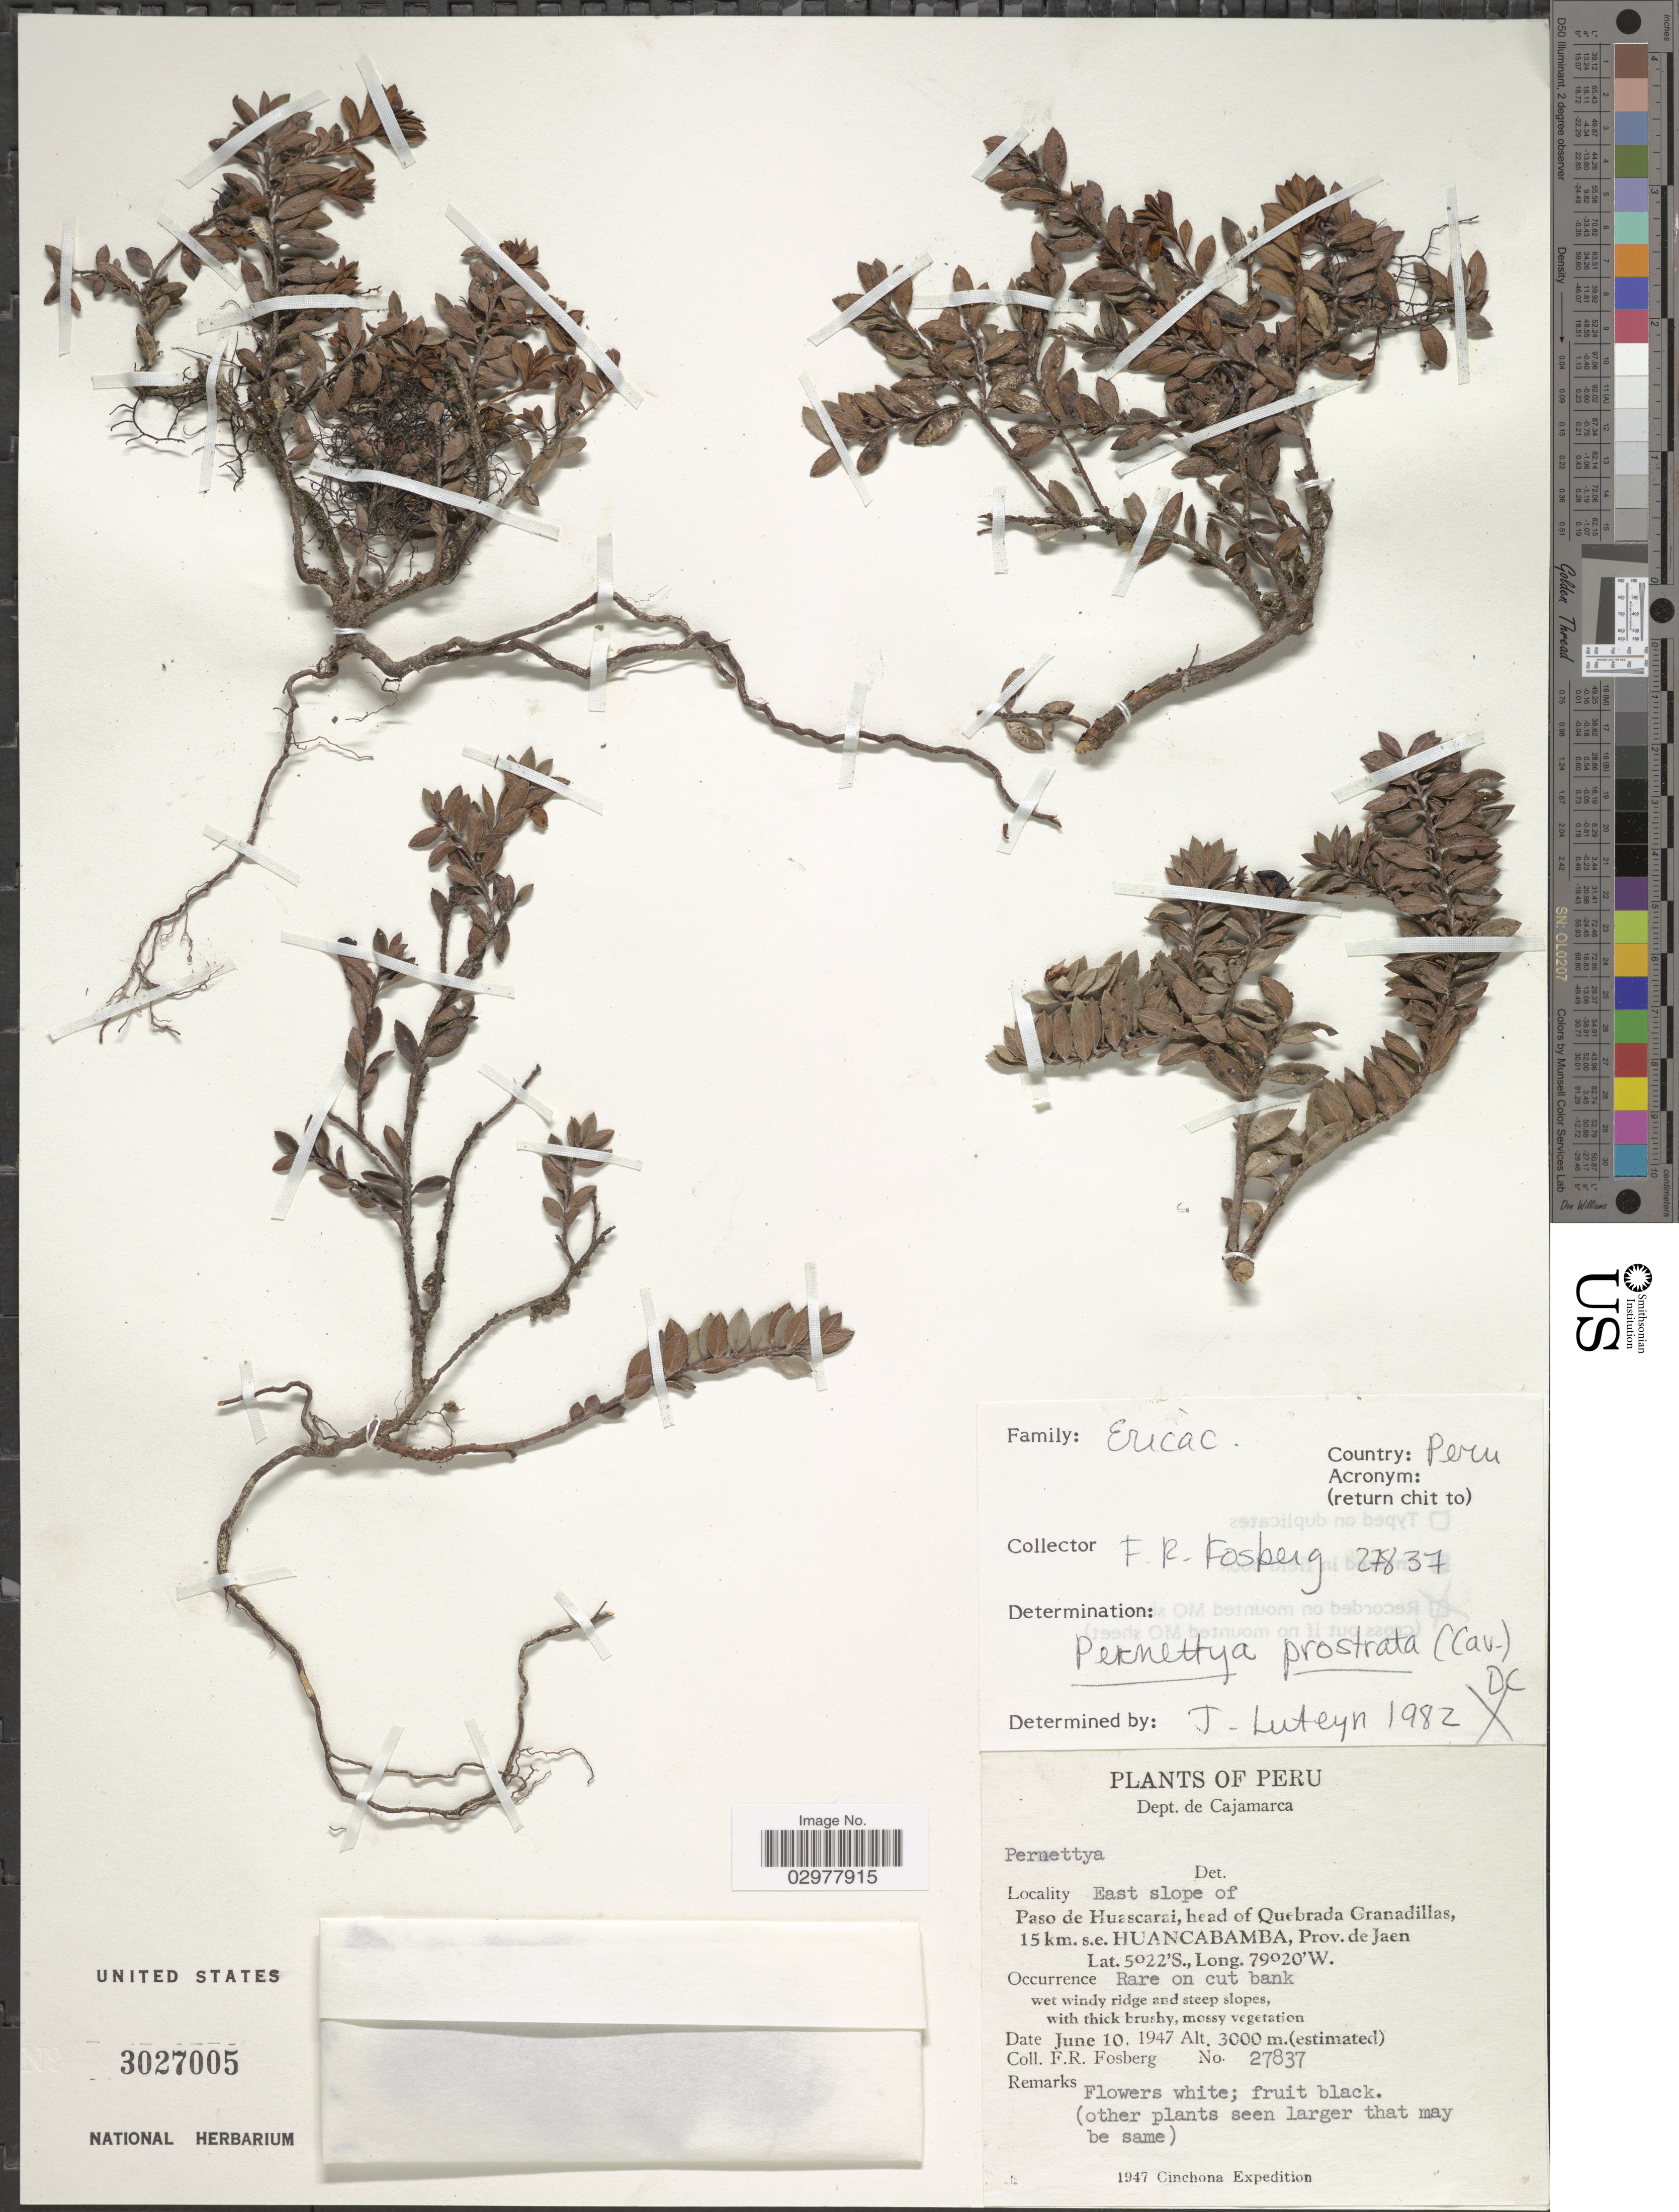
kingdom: Plantae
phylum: Tracheophyta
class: Magnoliopsida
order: Ericales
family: Ericaceae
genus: Pernettya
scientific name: Pernettya prostrata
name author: (Cav.) DC.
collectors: F. R. Fosberg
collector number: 27837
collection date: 1947-06-10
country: Peru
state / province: Cajamarca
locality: Dept. de Cajamarca. East slope of Paso de Huascarai, head of Quebrada Granadillas, 15 km. s.e. Huancabamba, Prov. de Jaen.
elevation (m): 3000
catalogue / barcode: US 3027005